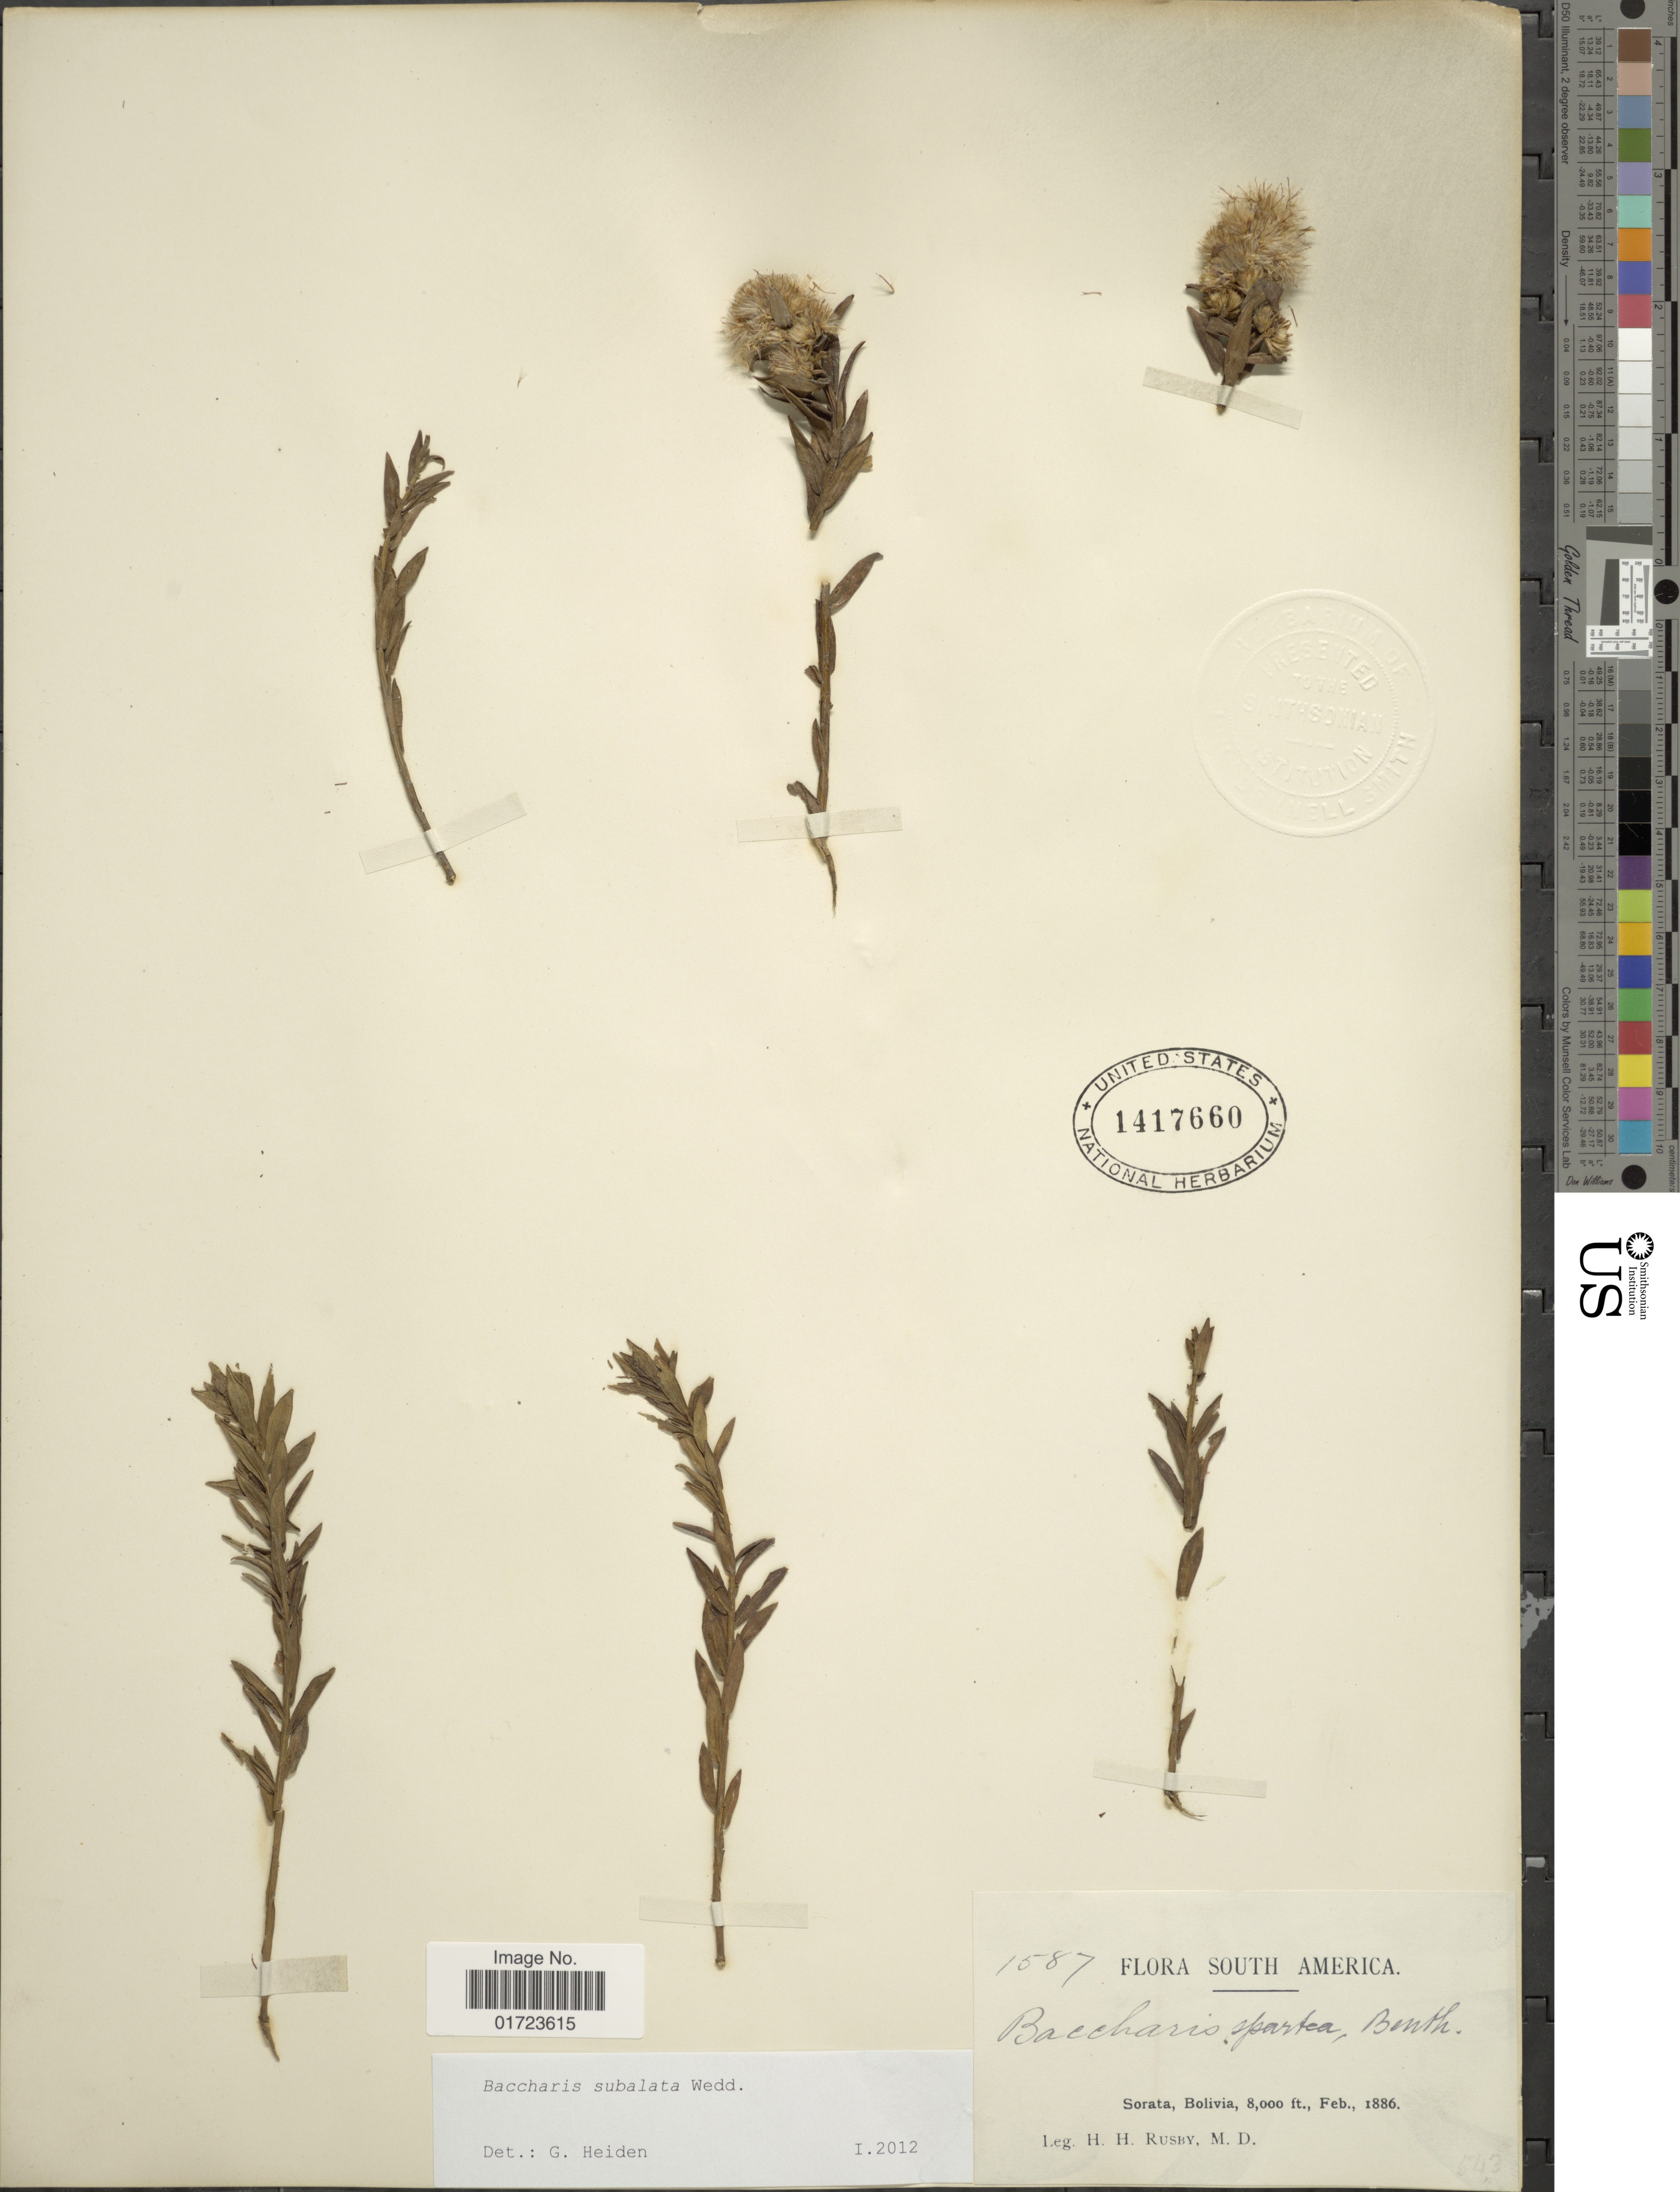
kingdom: Plantae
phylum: Tracheophyta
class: Magnoliopsida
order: Asterales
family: Asteraceae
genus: Baccharis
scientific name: Baccharis subalata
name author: Wedd.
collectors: H. H. Rusby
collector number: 1587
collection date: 1886-02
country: Bolivia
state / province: La Páz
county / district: Larecaja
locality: Sorata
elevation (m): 2438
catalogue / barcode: US 1417660